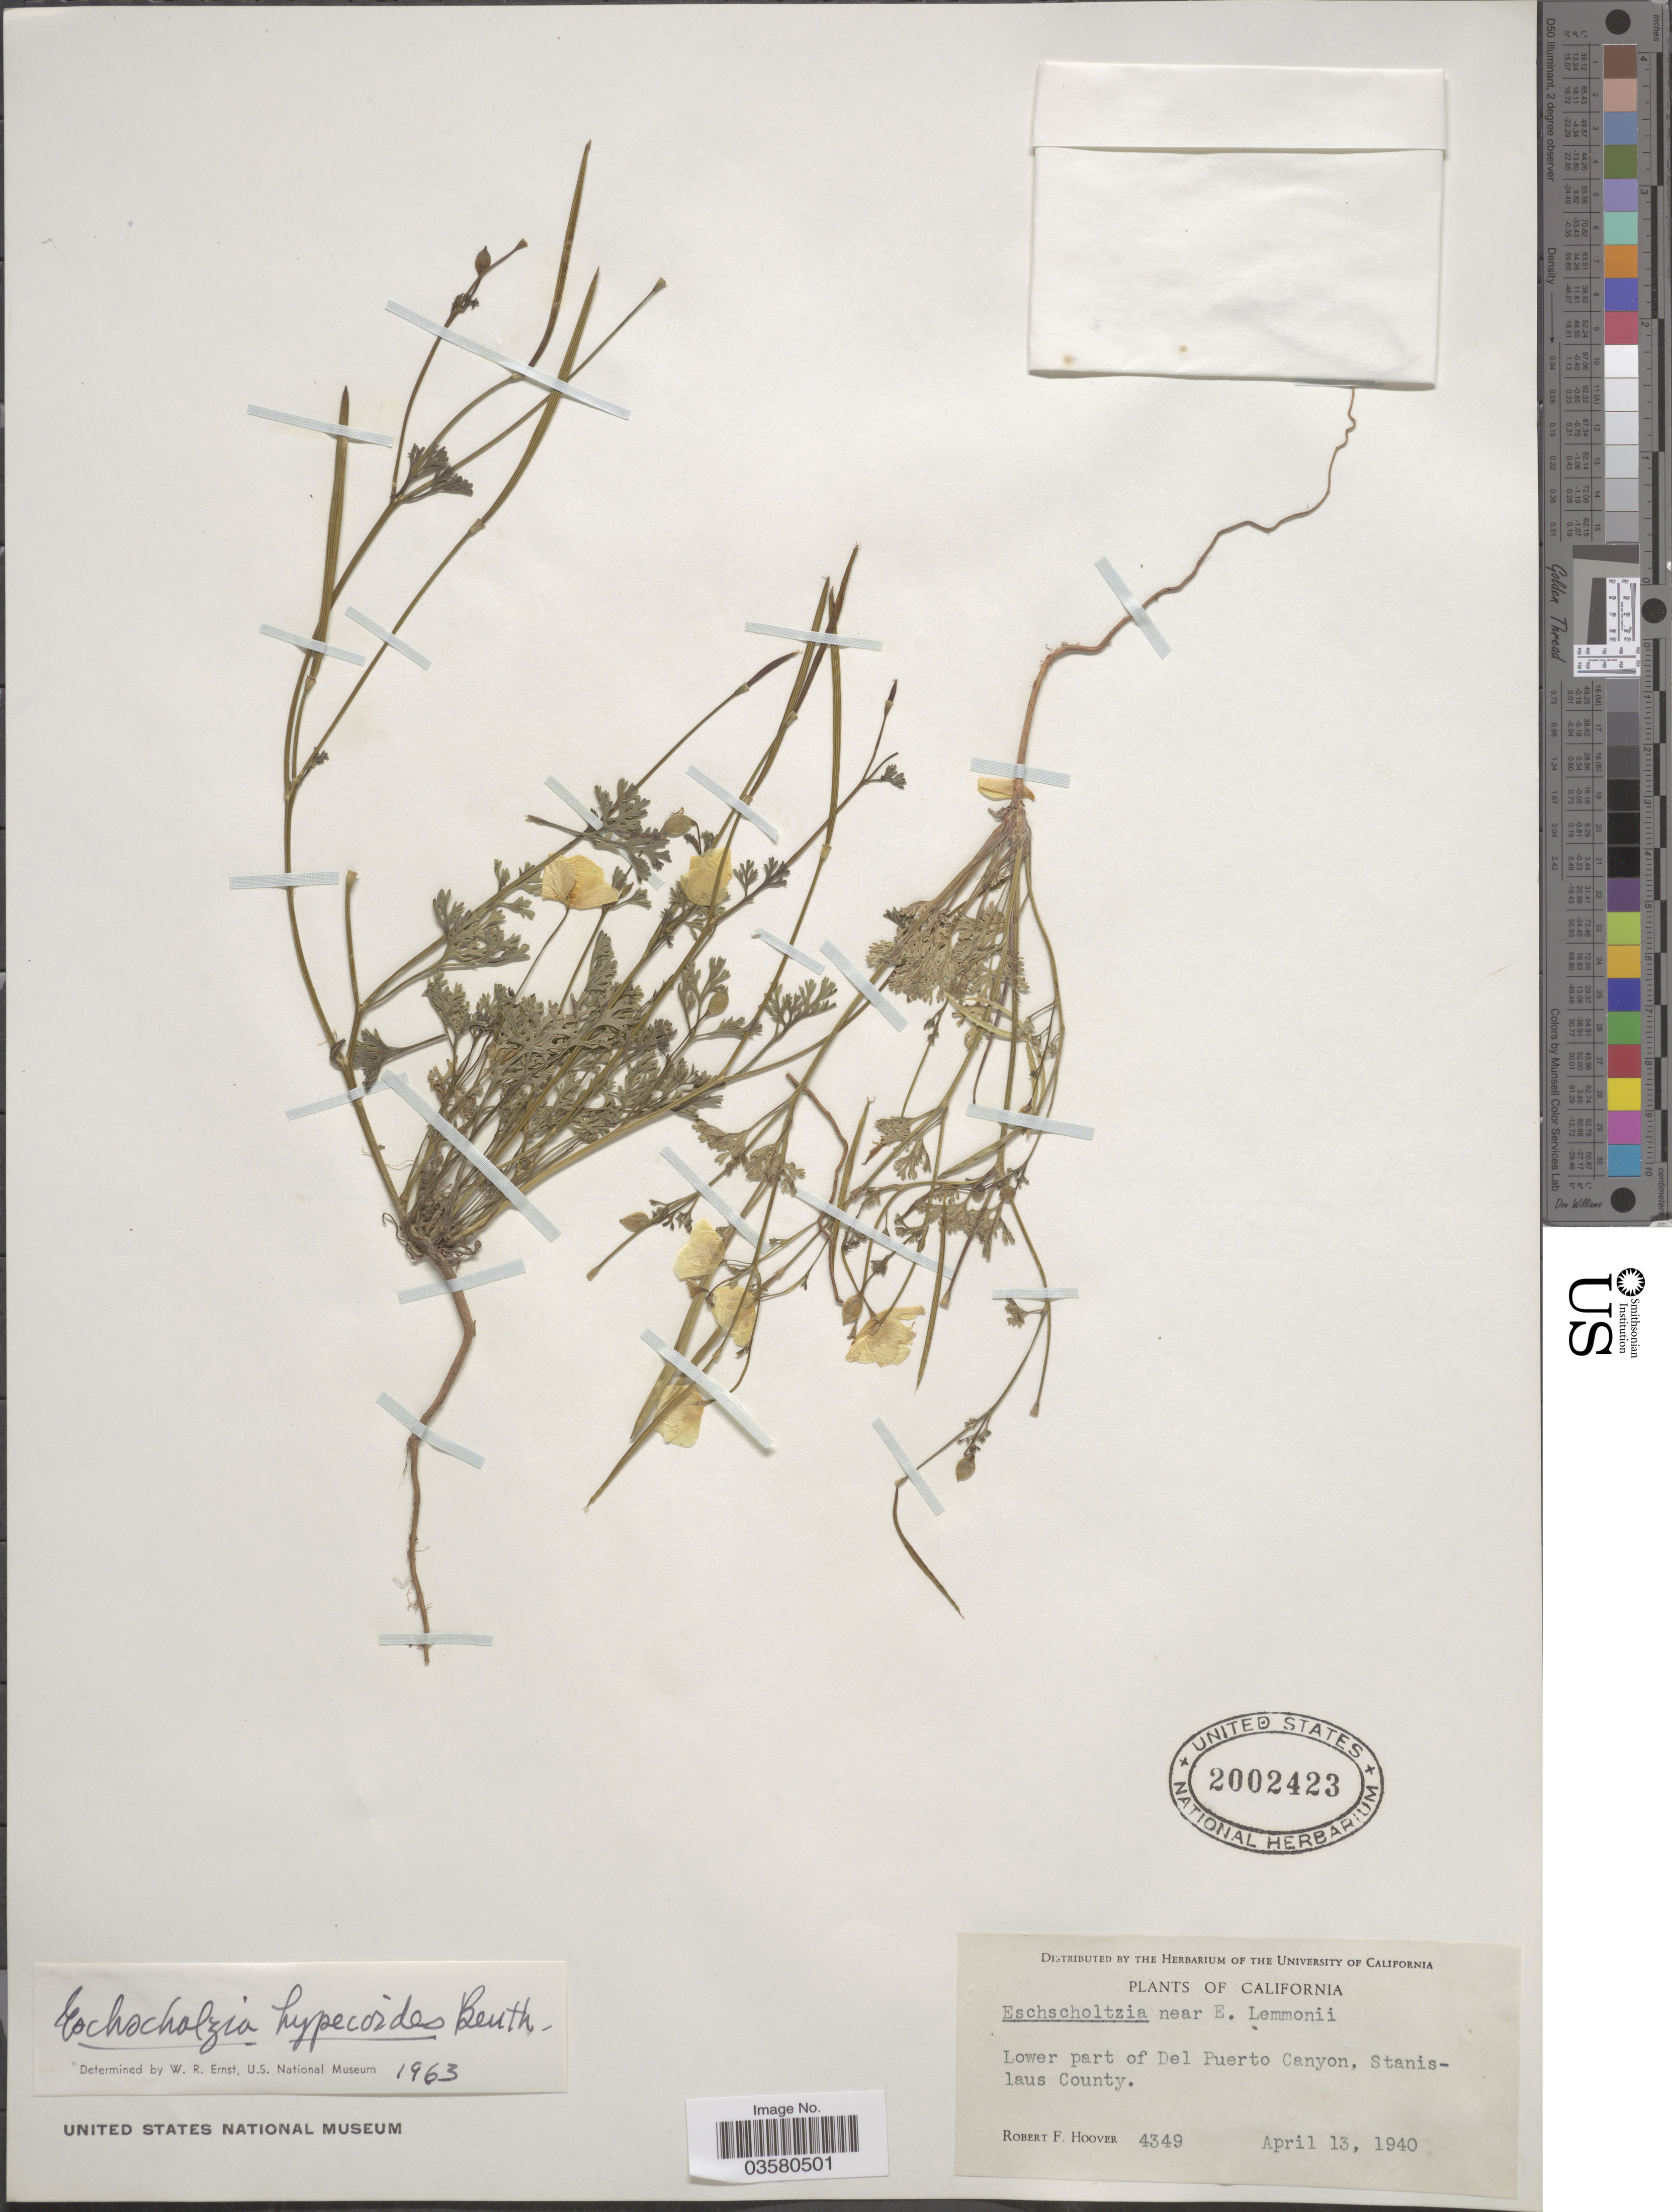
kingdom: Plantae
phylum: Tracheophyta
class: Magnoliopsida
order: Ranunculales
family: Papaveraceae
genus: Eschscholzia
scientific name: Eschscholzia hypecoides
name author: Benth.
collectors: R. F. Hoover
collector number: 4349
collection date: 1940-04-13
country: United States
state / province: California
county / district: Stanislaus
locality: Lower part of Del Puerto Canyon, Stanislaus County.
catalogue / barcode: US 2002423